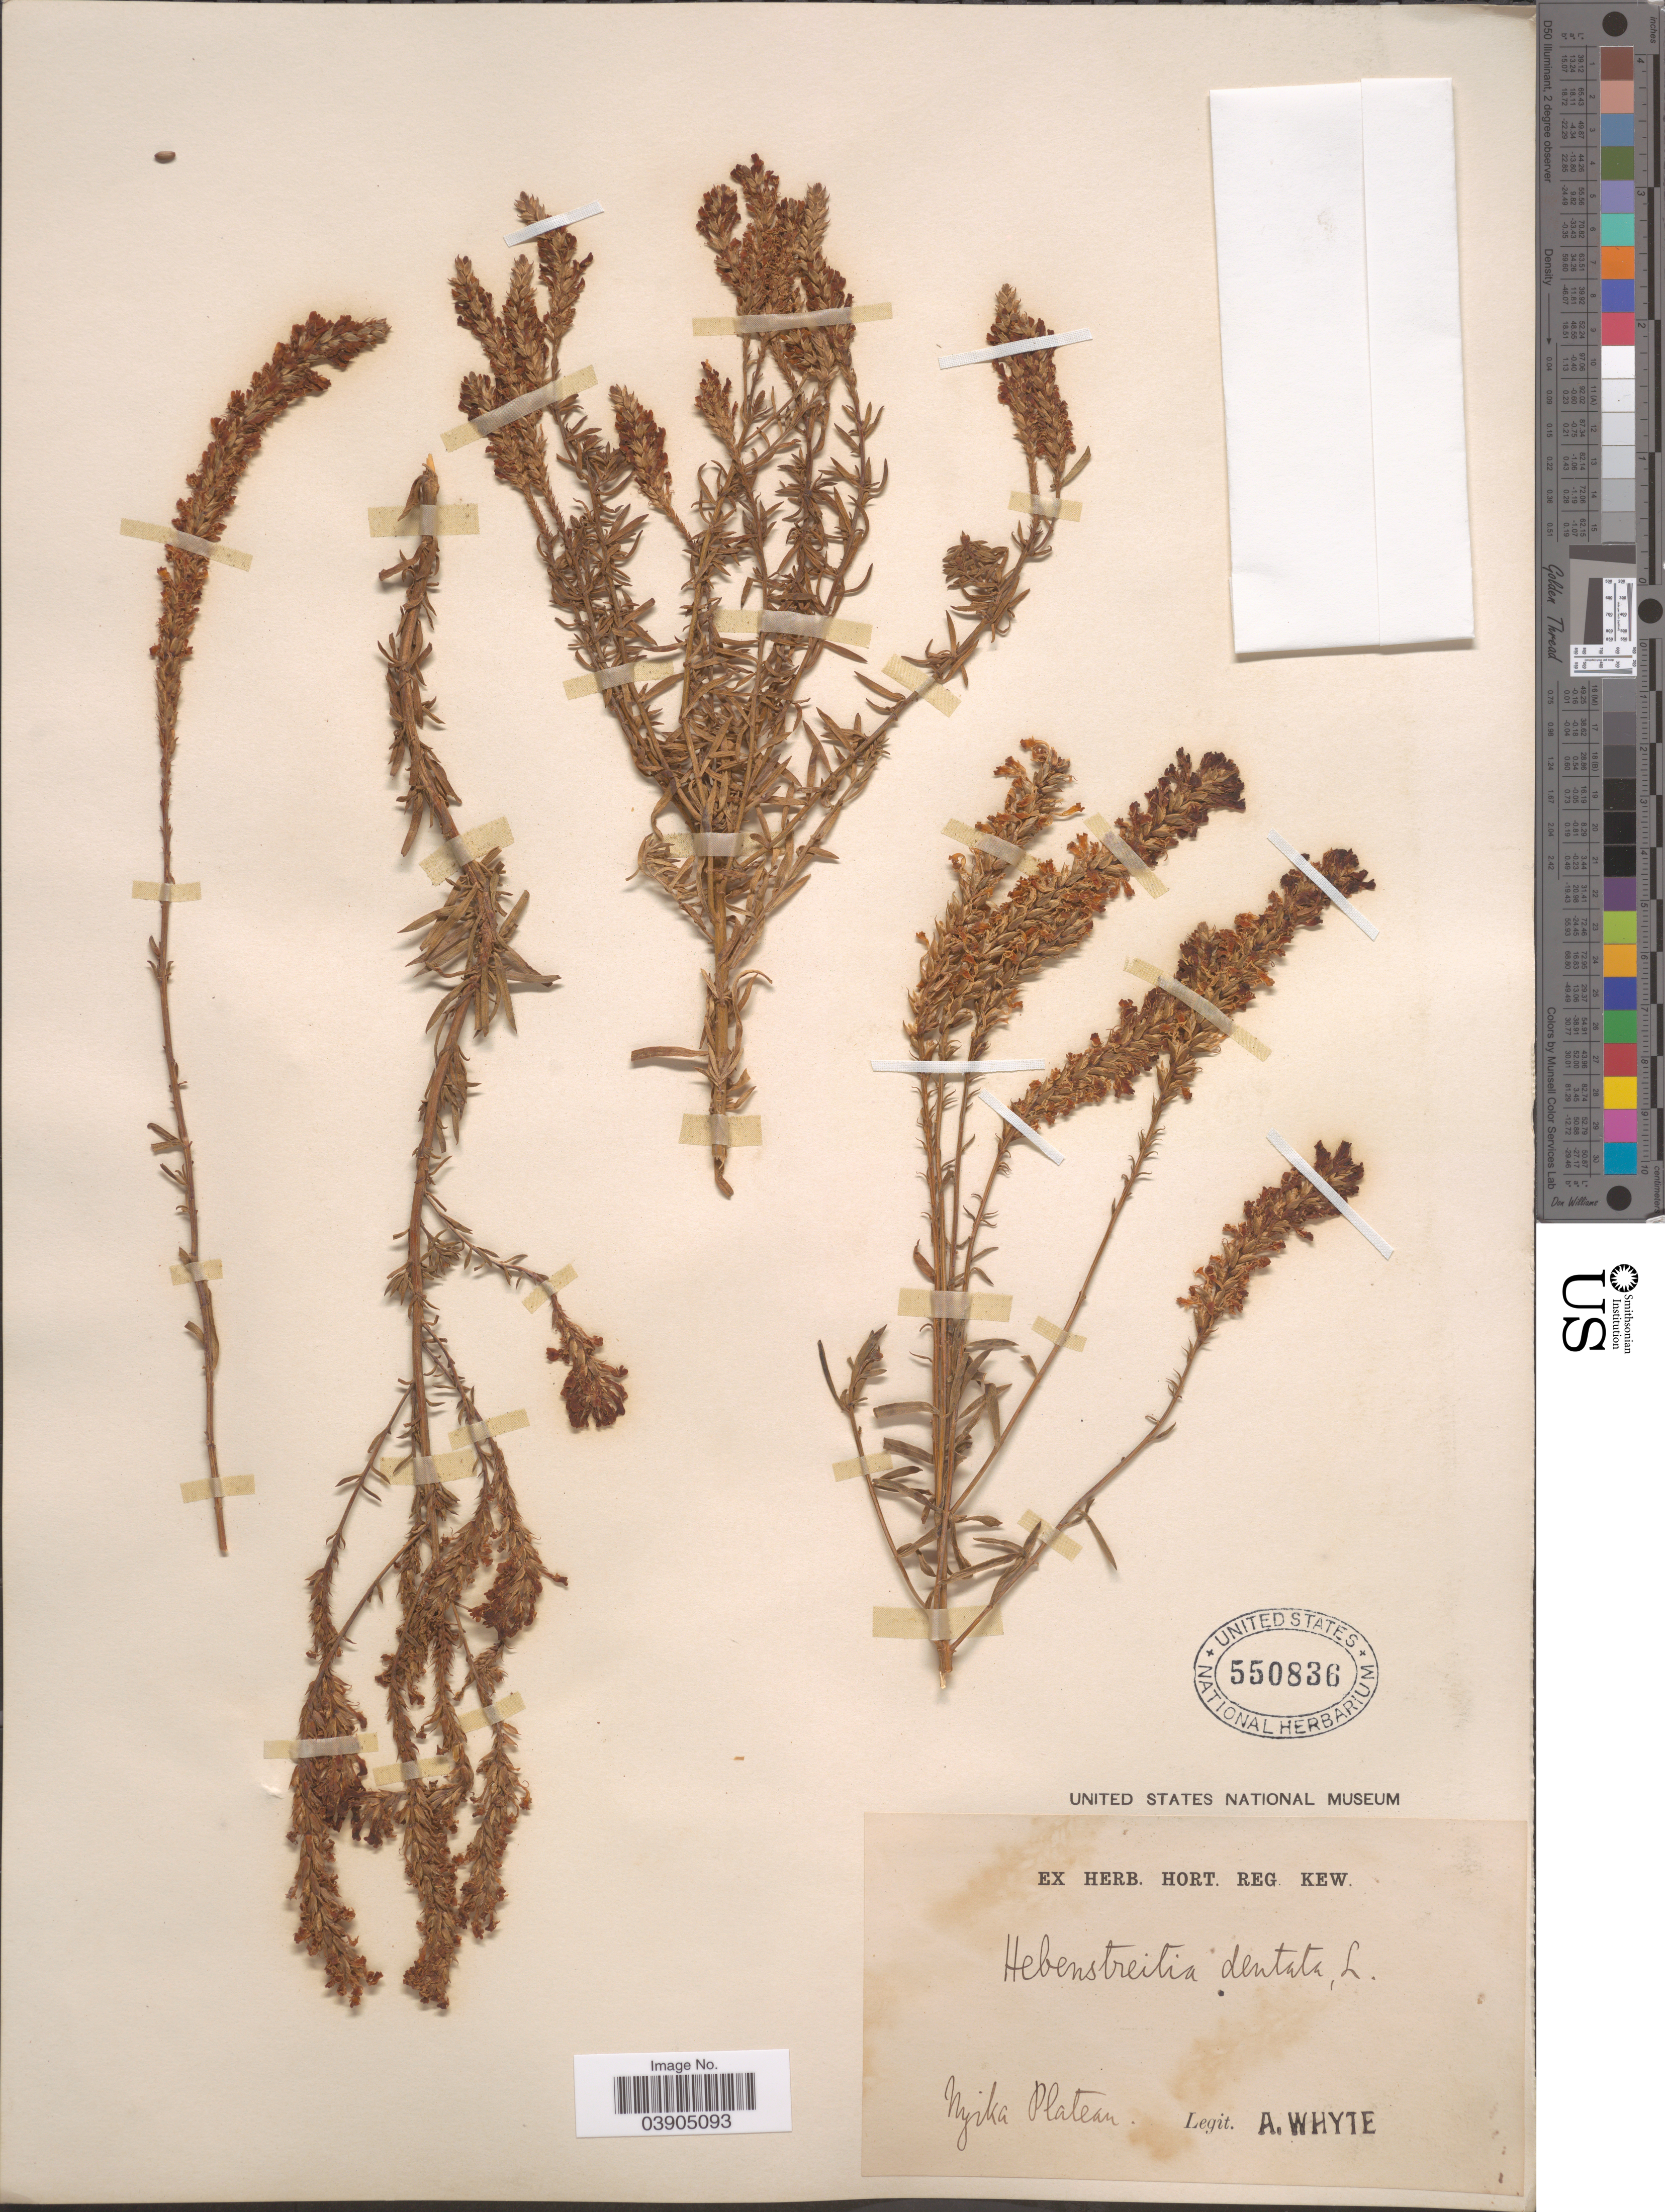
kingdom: Plantae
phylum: Tracheophyta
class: Magnoliopsida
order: Lamiales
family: Scrophulariaceae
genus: Hebenstretia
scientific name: Hebenstretia dentata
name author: L.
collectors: A. Whyte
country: Malawi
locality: Nyika Plateau.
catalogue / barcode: US 550836